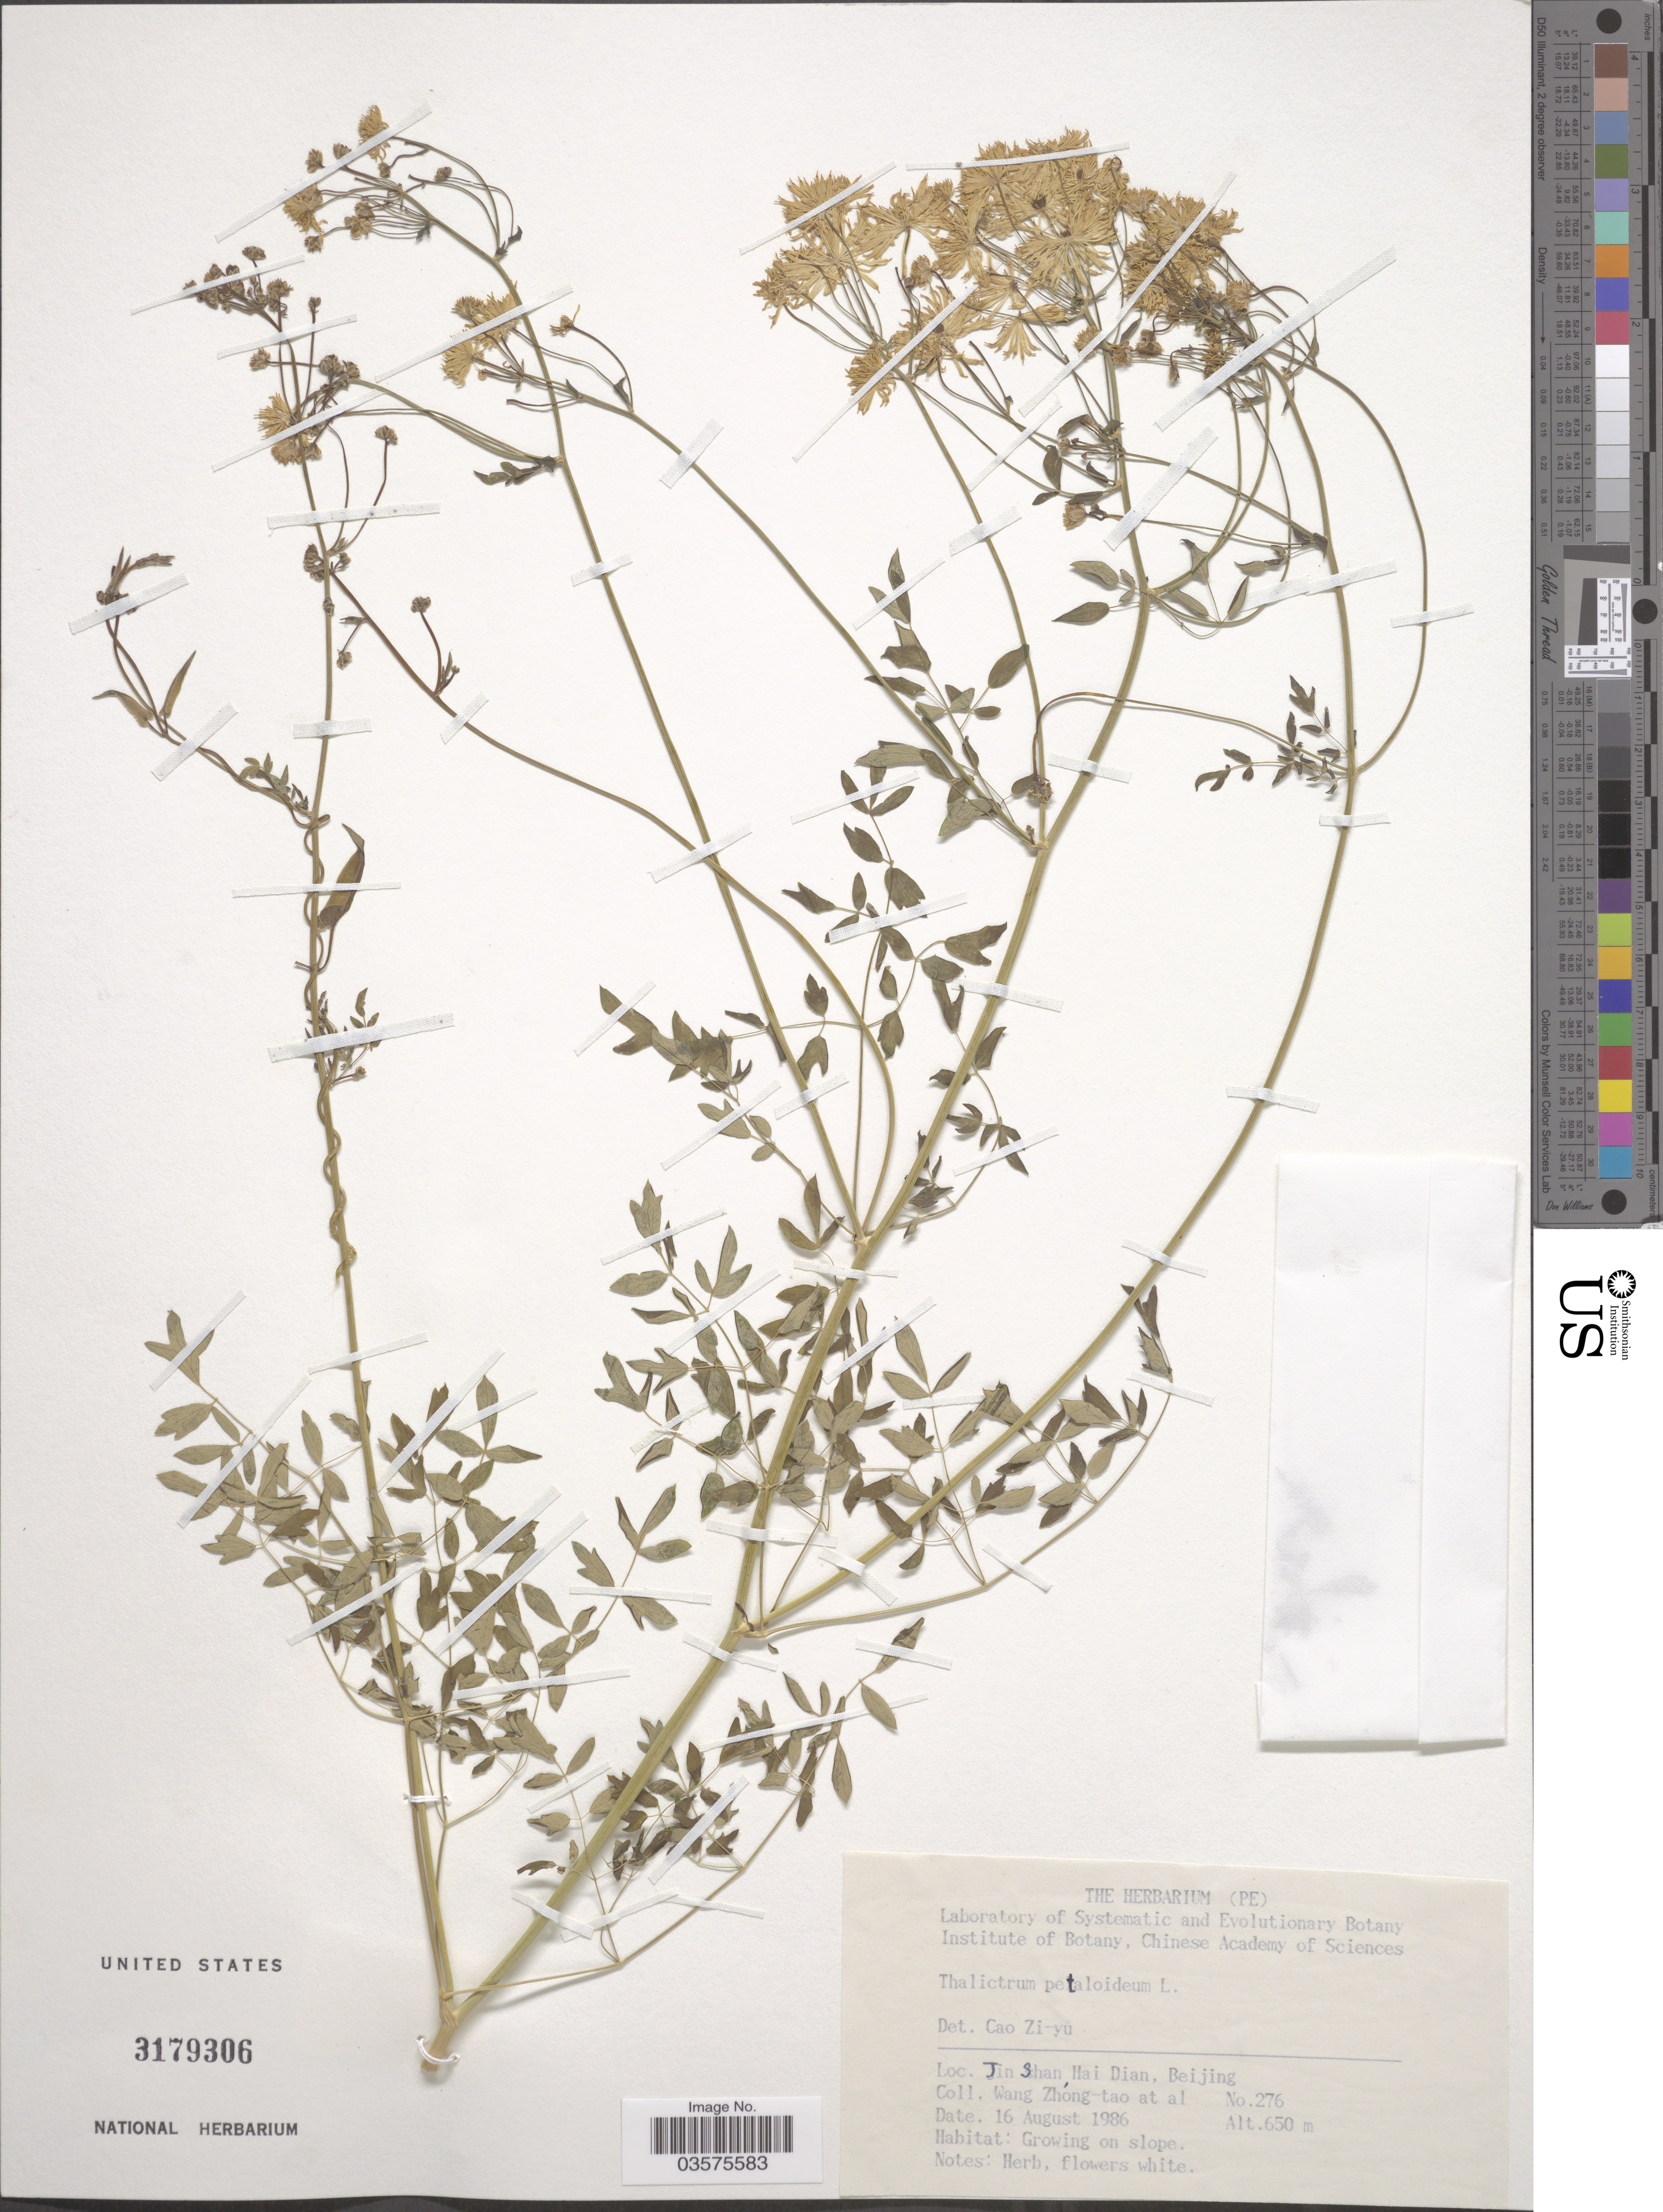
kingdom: Plantae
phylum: Tracheophyta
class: Magnoliopsida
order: Ranunculales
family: Ranunculaceae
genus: Thalictrum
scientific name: Thalictrum petaloideum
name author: L.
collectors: W. Zhong-Tao & et al.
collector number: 276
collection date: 1986-08-16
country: China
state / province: Beijing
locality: Jin Shan, Hai Dian, Beijing.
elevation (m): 650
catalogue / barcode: US 3179306